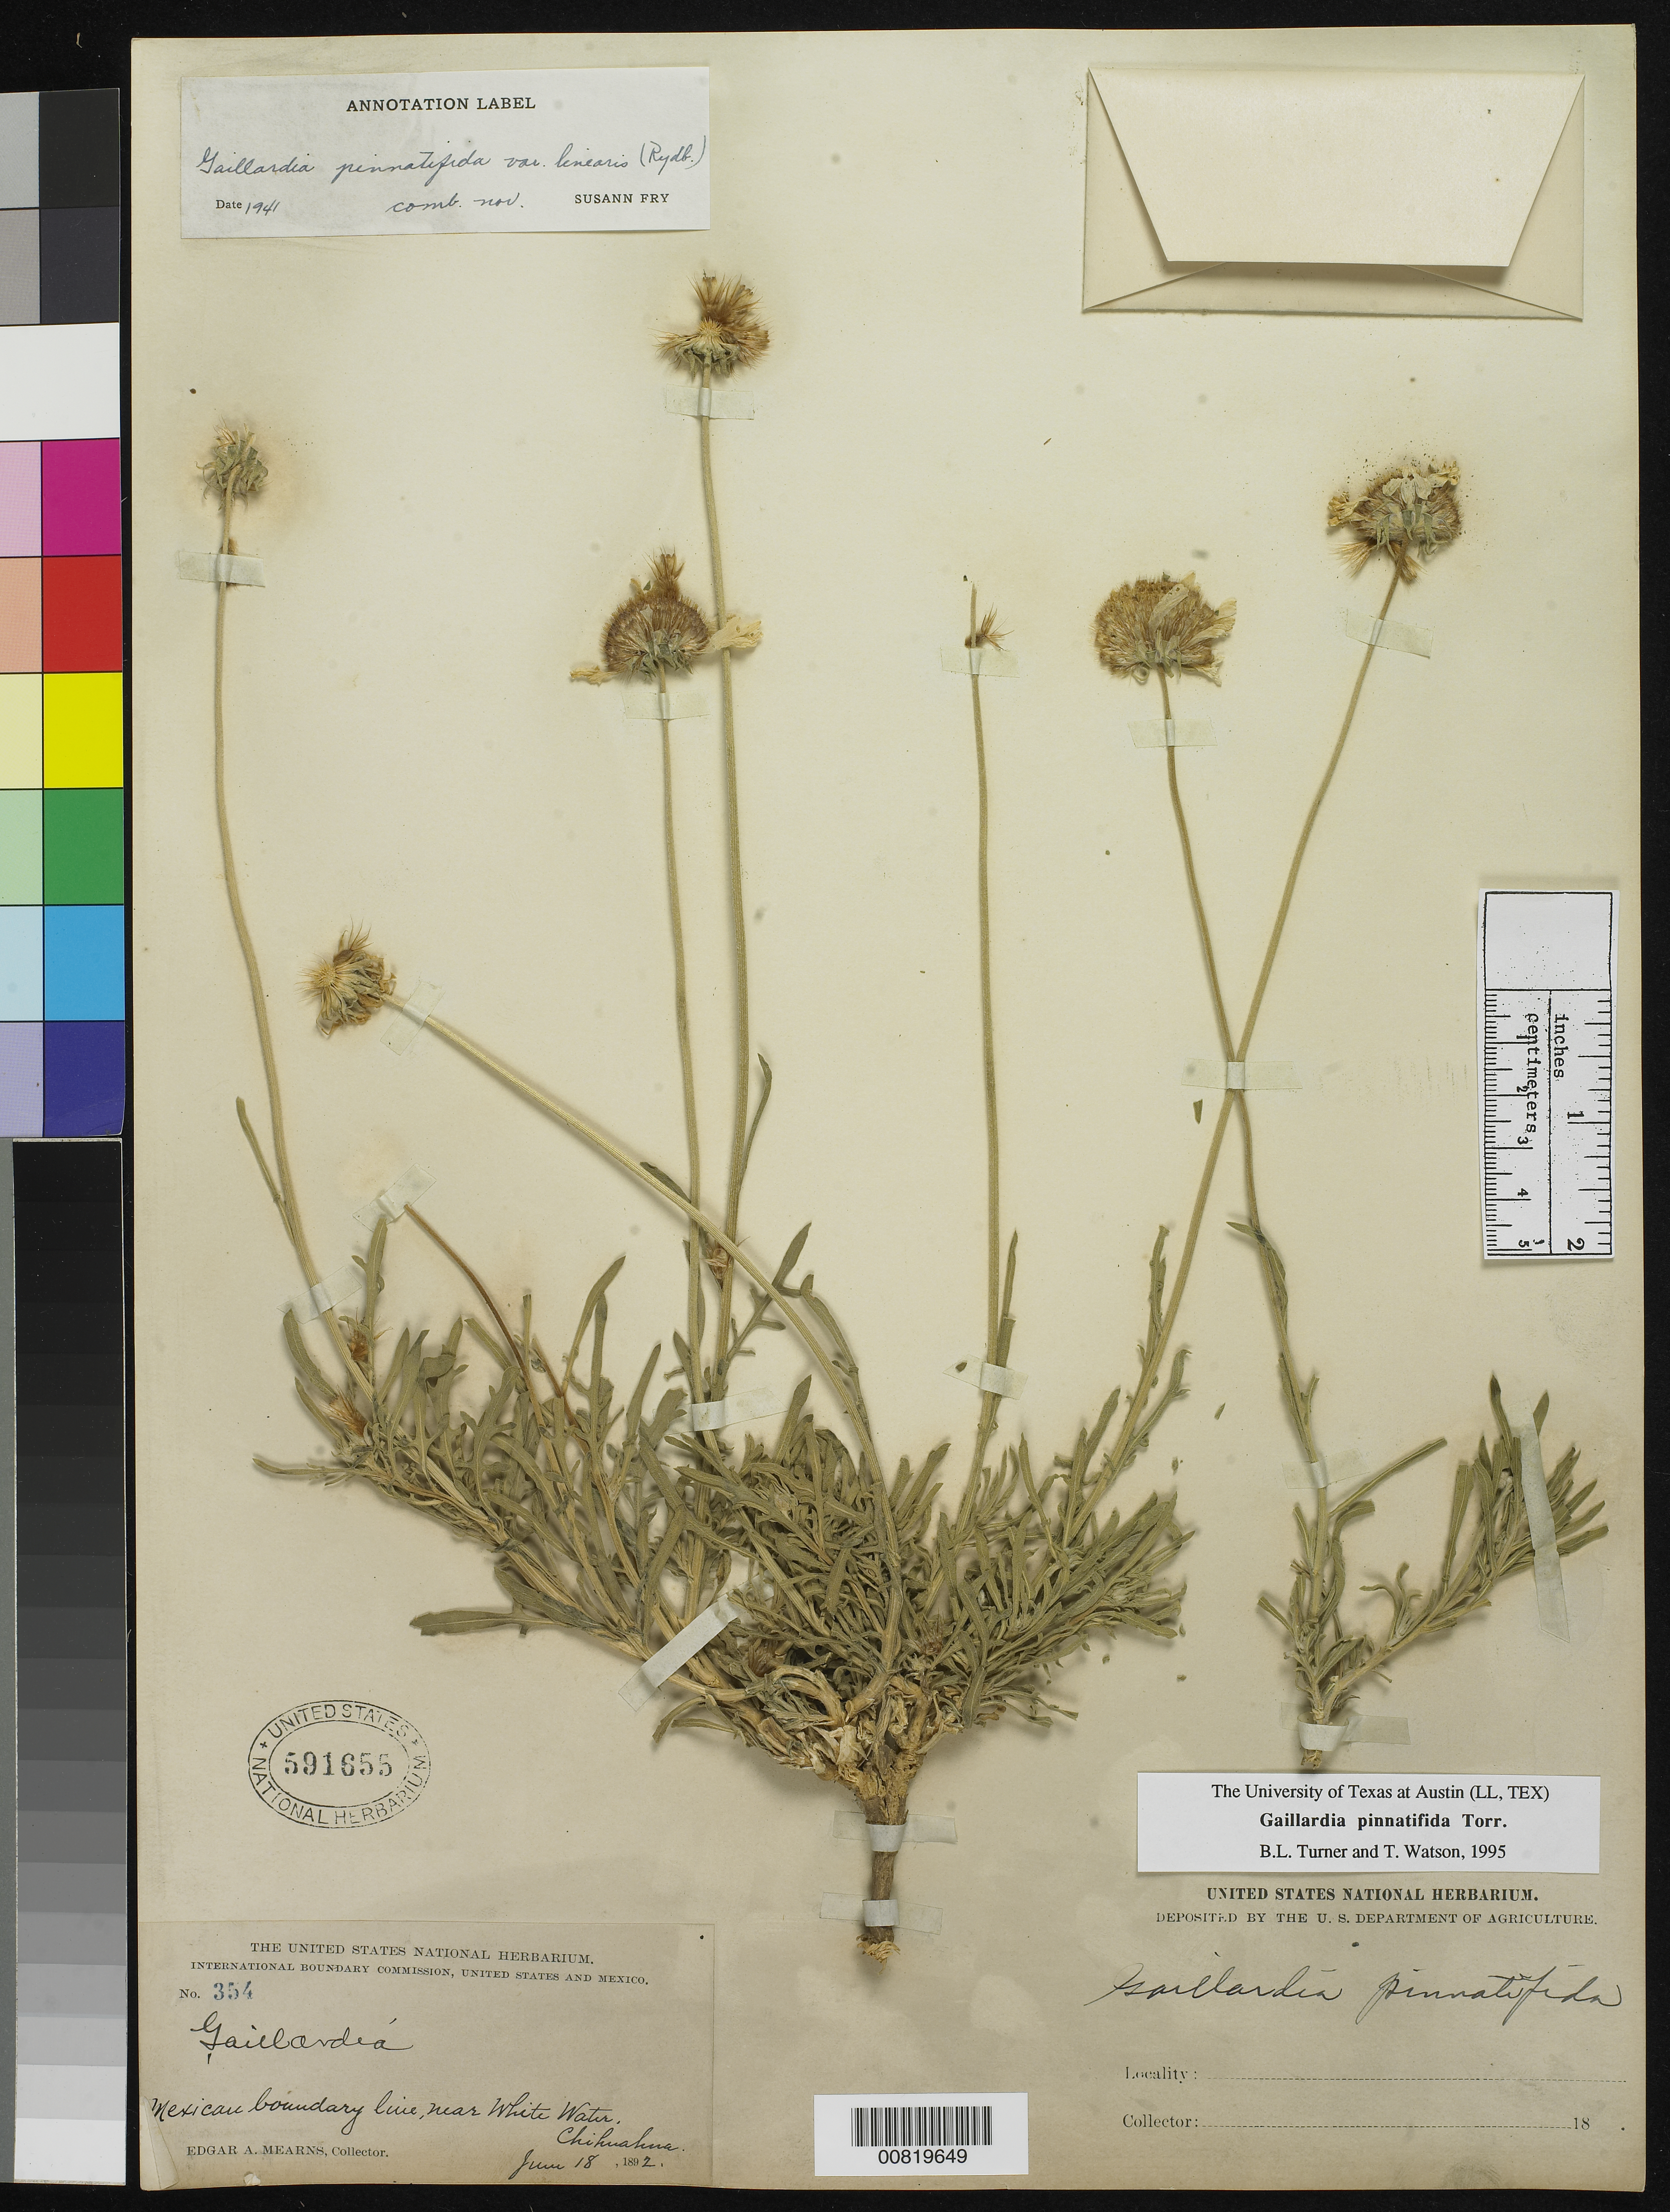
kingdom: Plantae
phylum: Tracheophyta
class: Magnoliopsida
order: Asterales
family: Asteraceae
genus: Gaillardia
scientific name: Gaillardia pinnatifida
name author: Torr.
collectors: E. A. Mearns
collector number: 354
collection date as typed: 18 Jun 1892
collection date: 1892-06-18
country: Mexico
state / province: Chihuahua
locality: Mexican Boundary Line, near White Water, Chihuahua.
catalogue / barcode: US 591655